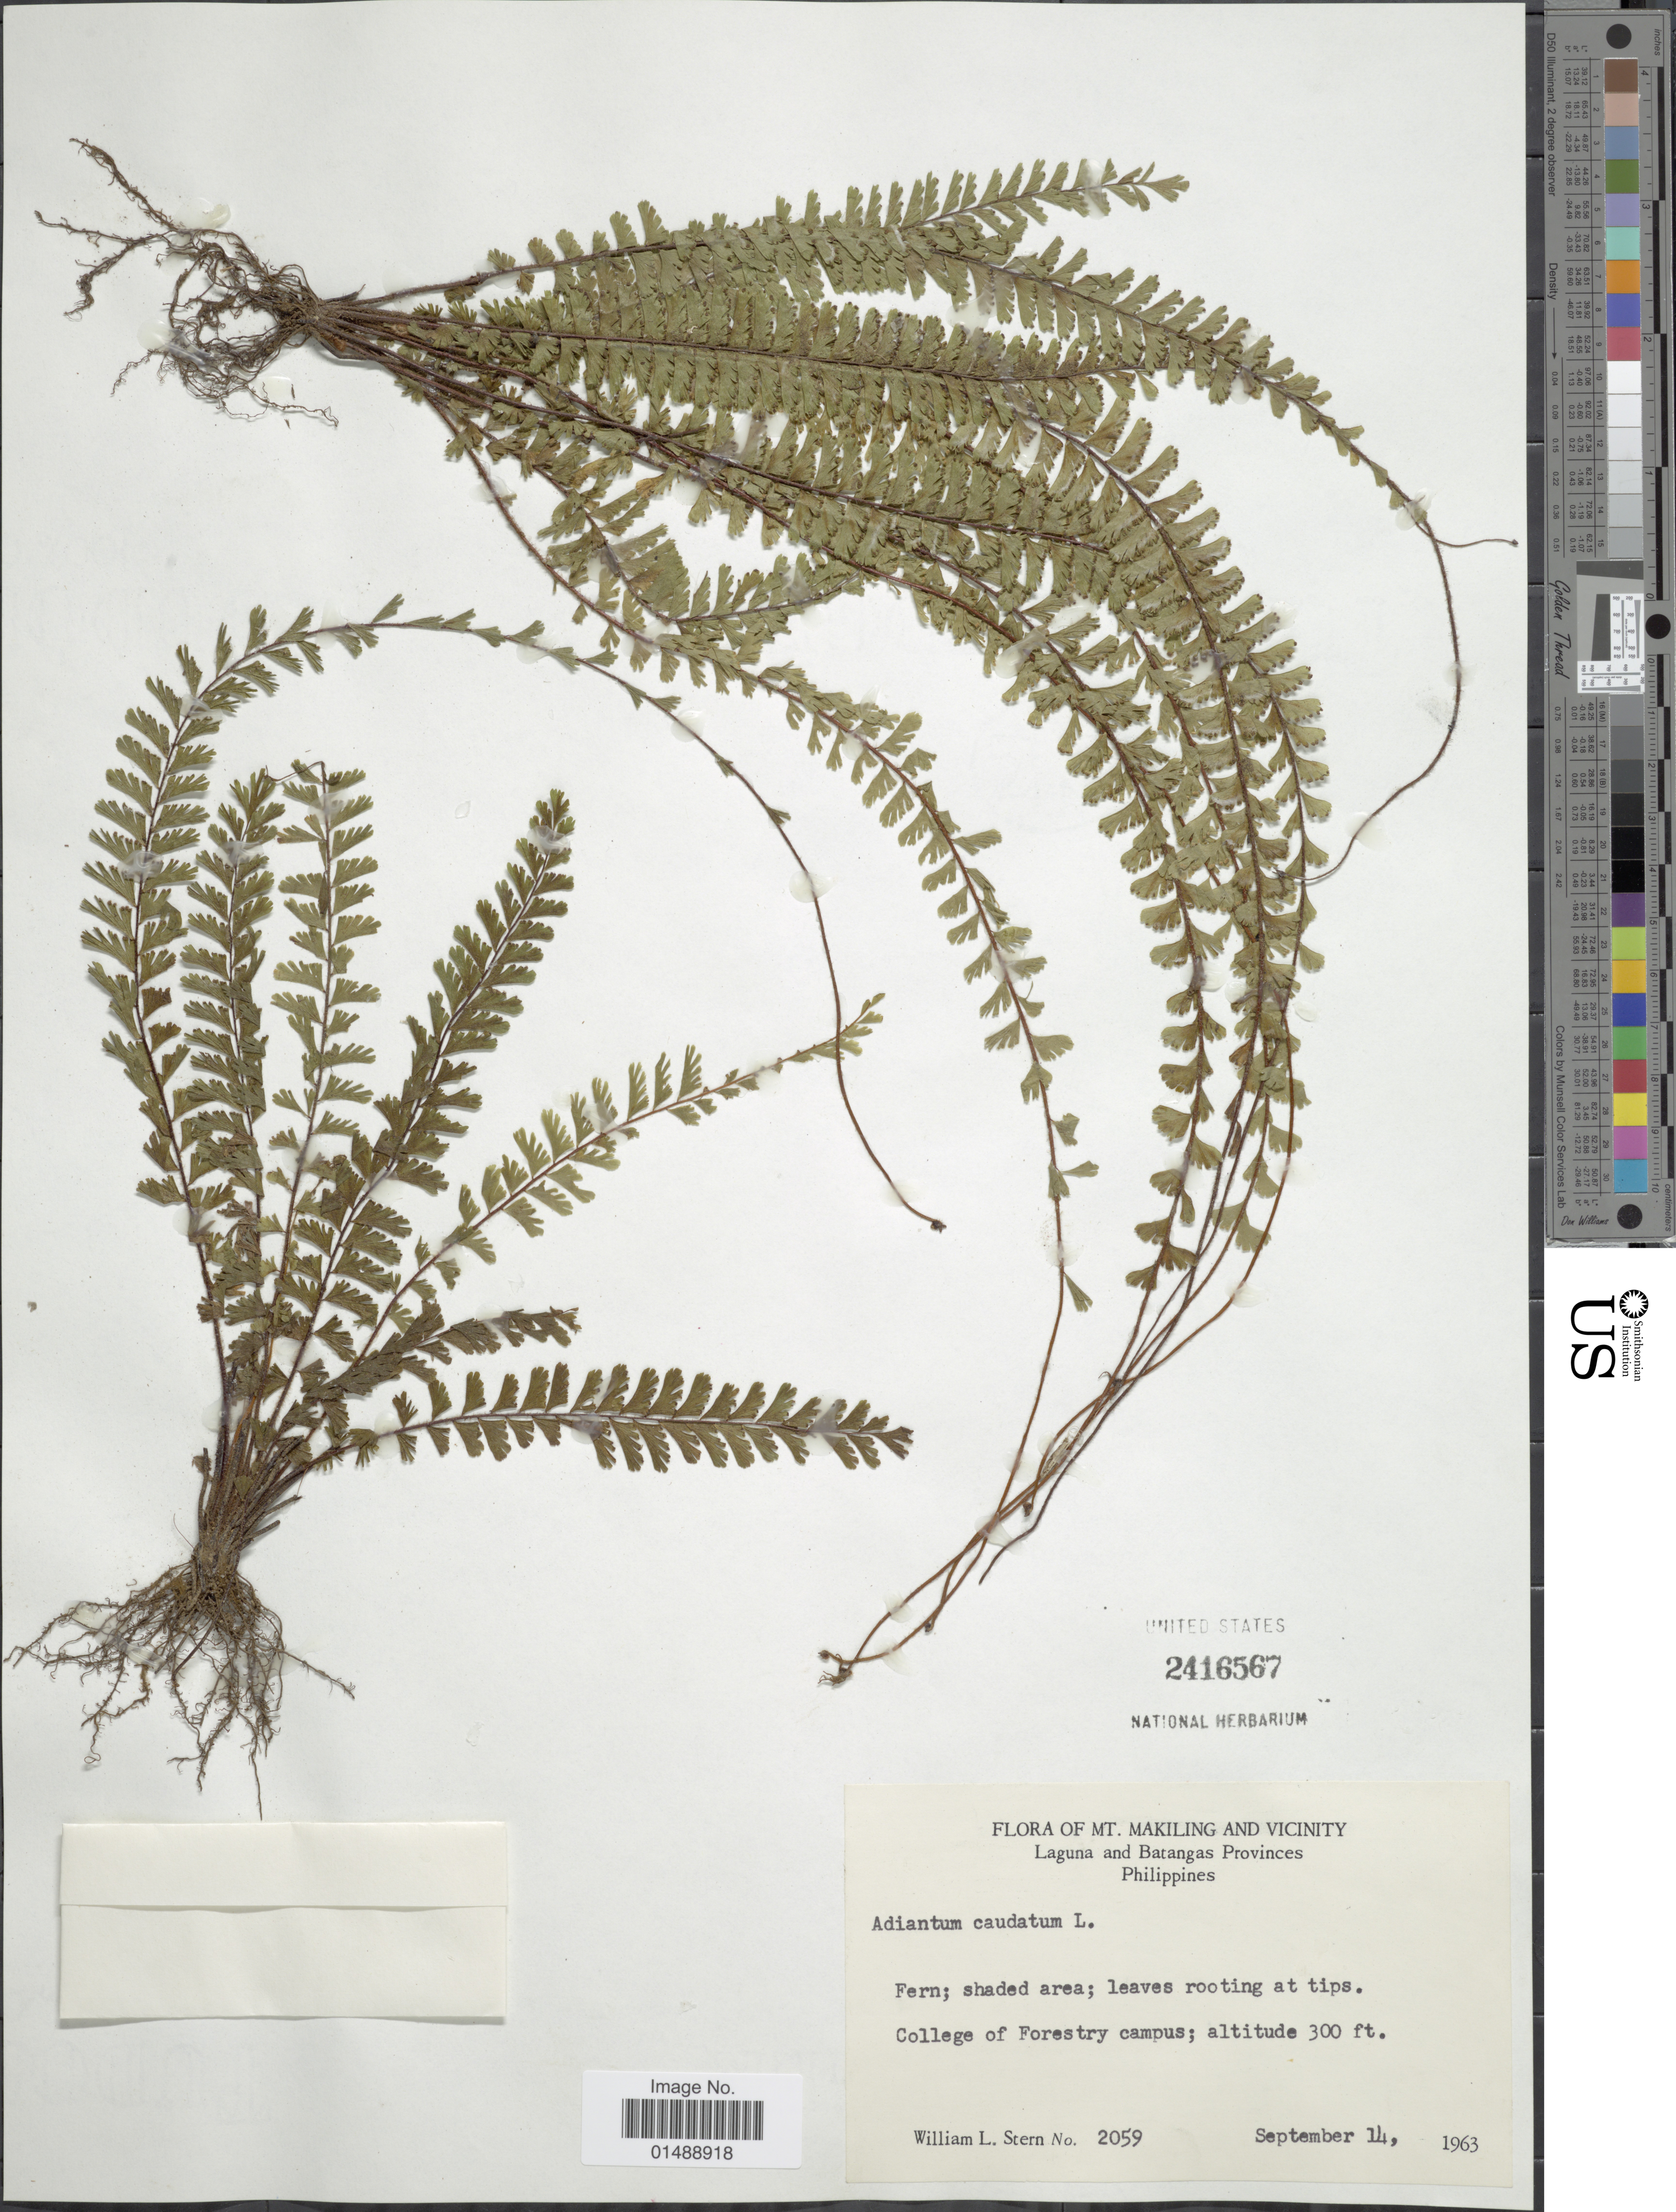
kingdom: Plantae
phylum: Tracheophyta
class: Polypodiopsida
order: Polypodiales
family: Pteridaceae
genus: Adiantum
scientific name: Adiantum caudatum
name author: L.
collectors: W. L. Stern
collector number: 2059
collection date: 1963-09-14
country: Philippines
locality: Mt. Makiling and Vicinity, Laguna, Batangas Provinces, College of Forestry campus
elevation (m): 91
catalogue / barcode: US 2416567